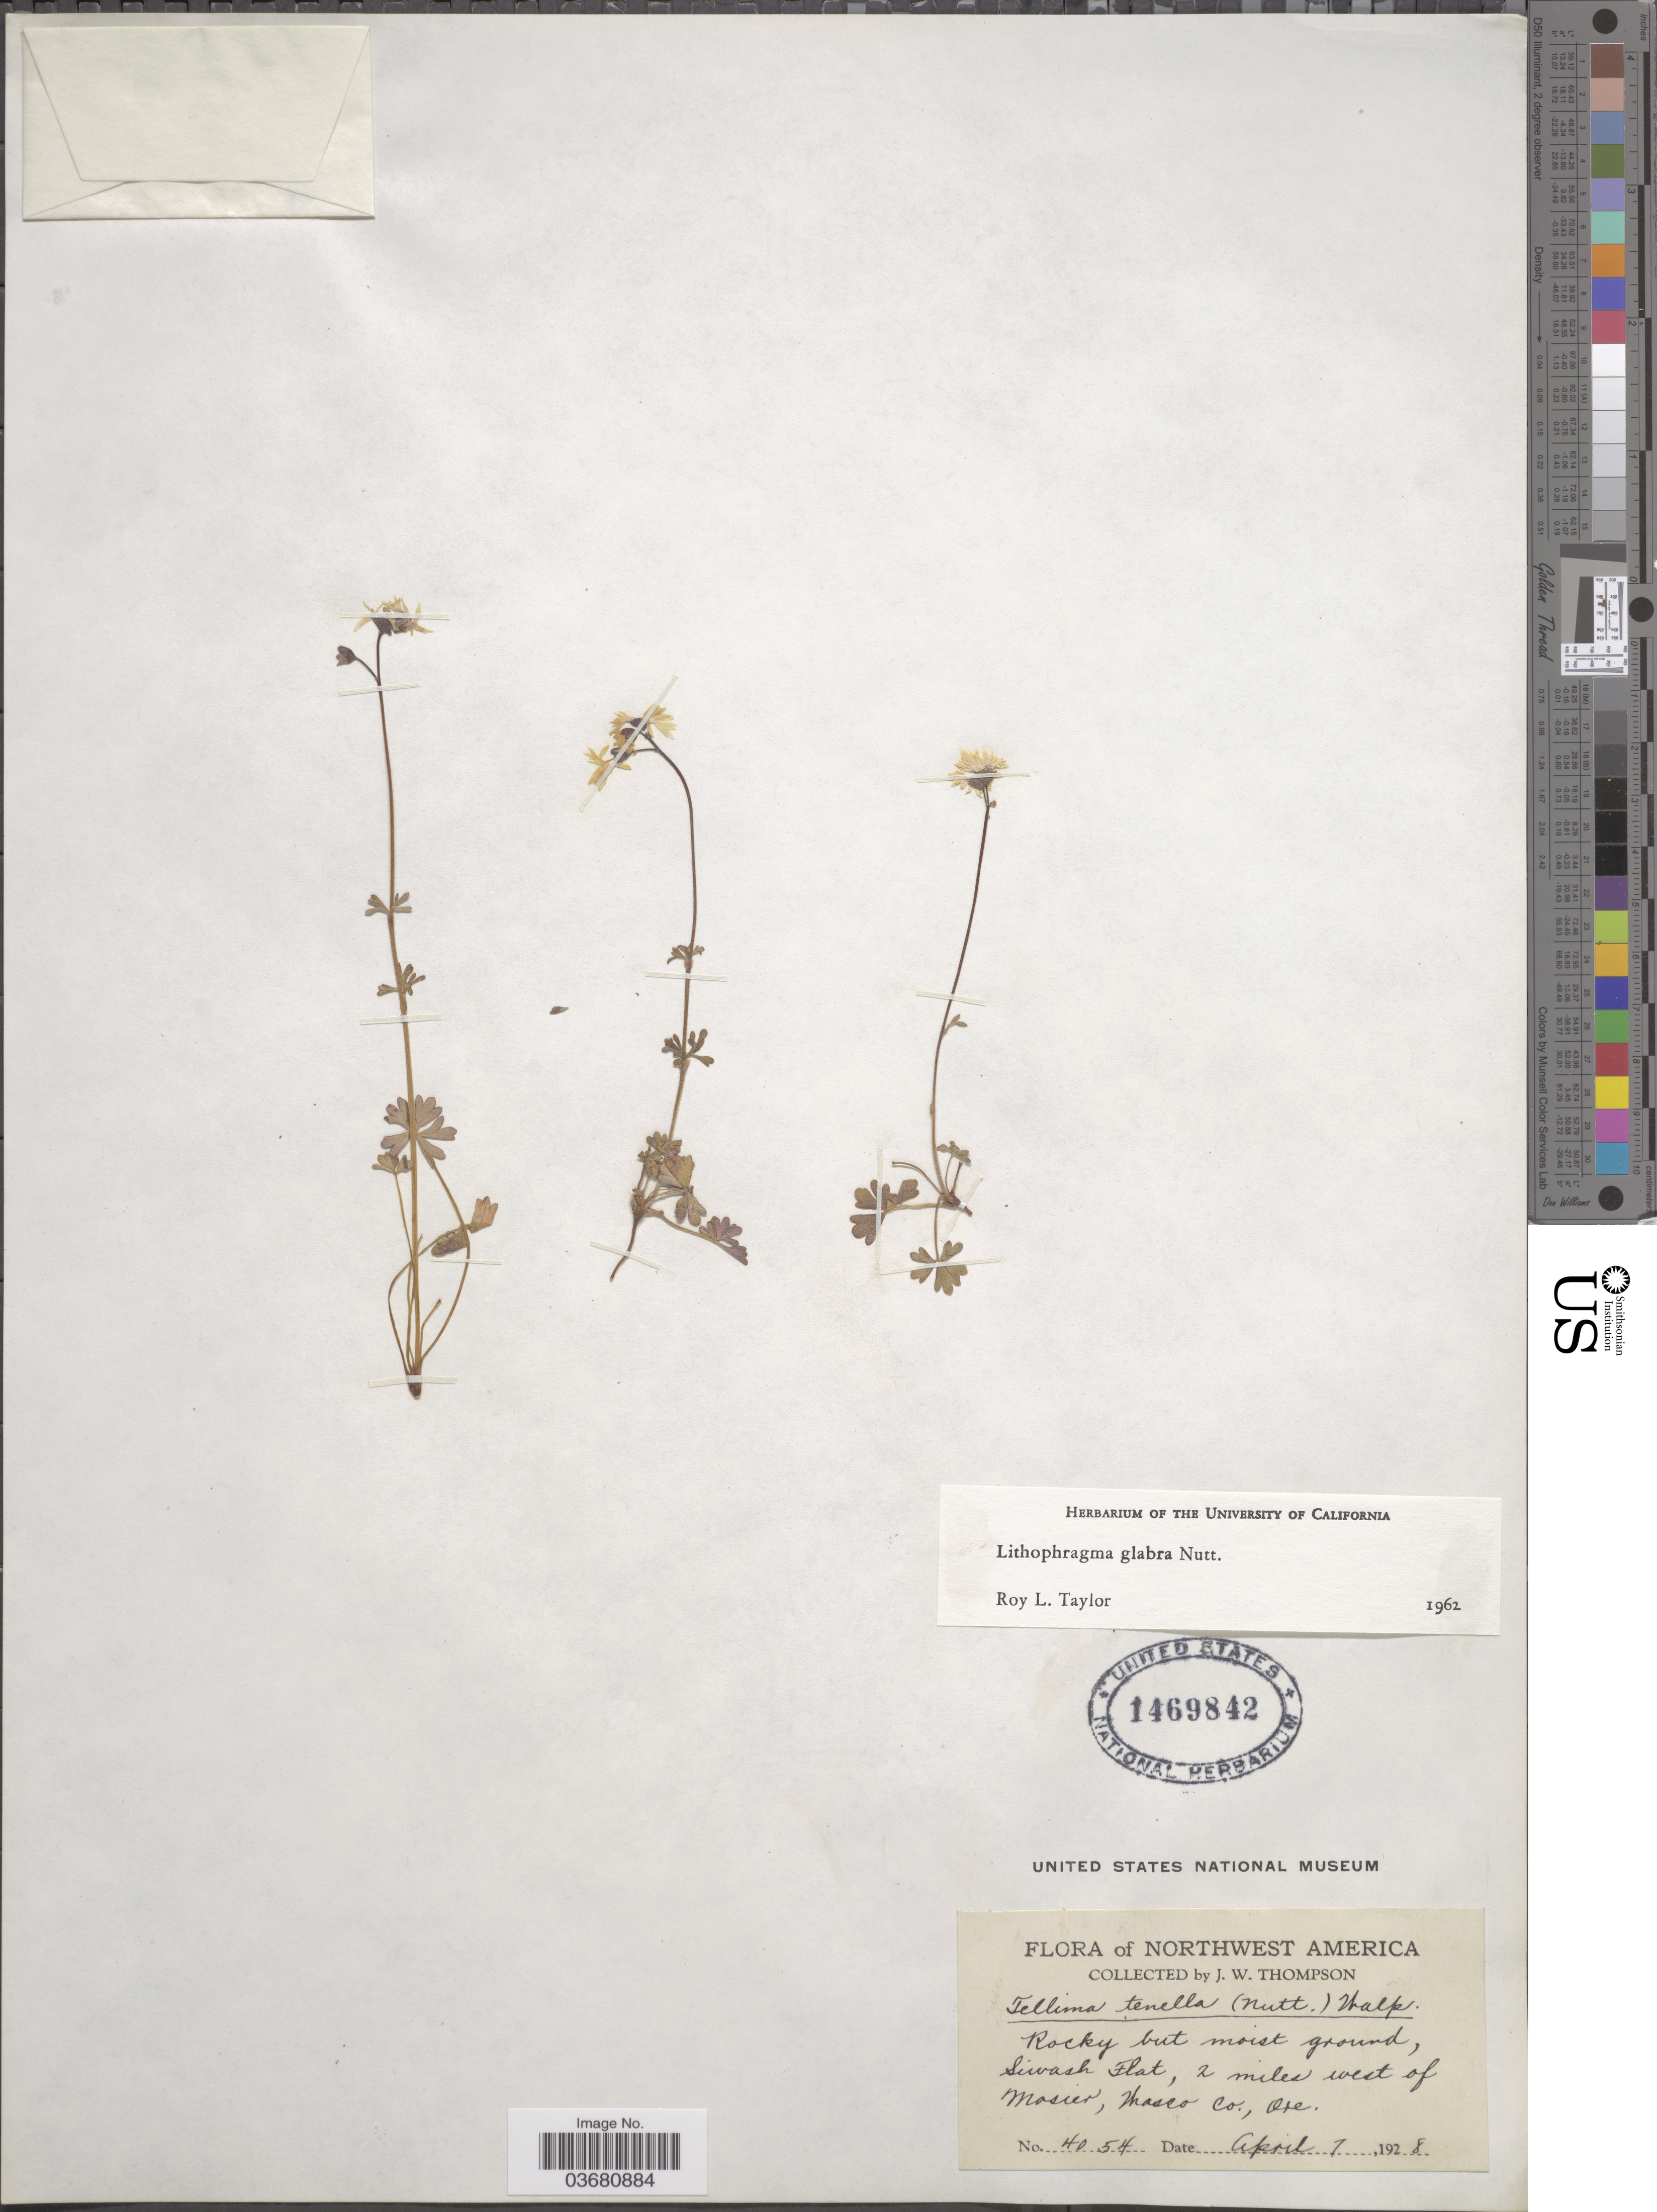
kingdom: Plantae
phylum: Tracheophyta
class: Magnoliopsida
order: Saxifragales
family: Saxifragaceae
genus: Lithophragma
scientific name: Lithophragma glabrum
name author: Nutt.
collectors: J. Thompson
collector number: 4054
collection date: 1928-04-07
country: United States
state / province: Oregon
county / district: Wasco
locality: Northwest America. Rocky but moist ground, Siwash Flat, 2 miles west of Mosier, Wasco Co.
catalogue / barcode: US 1469842